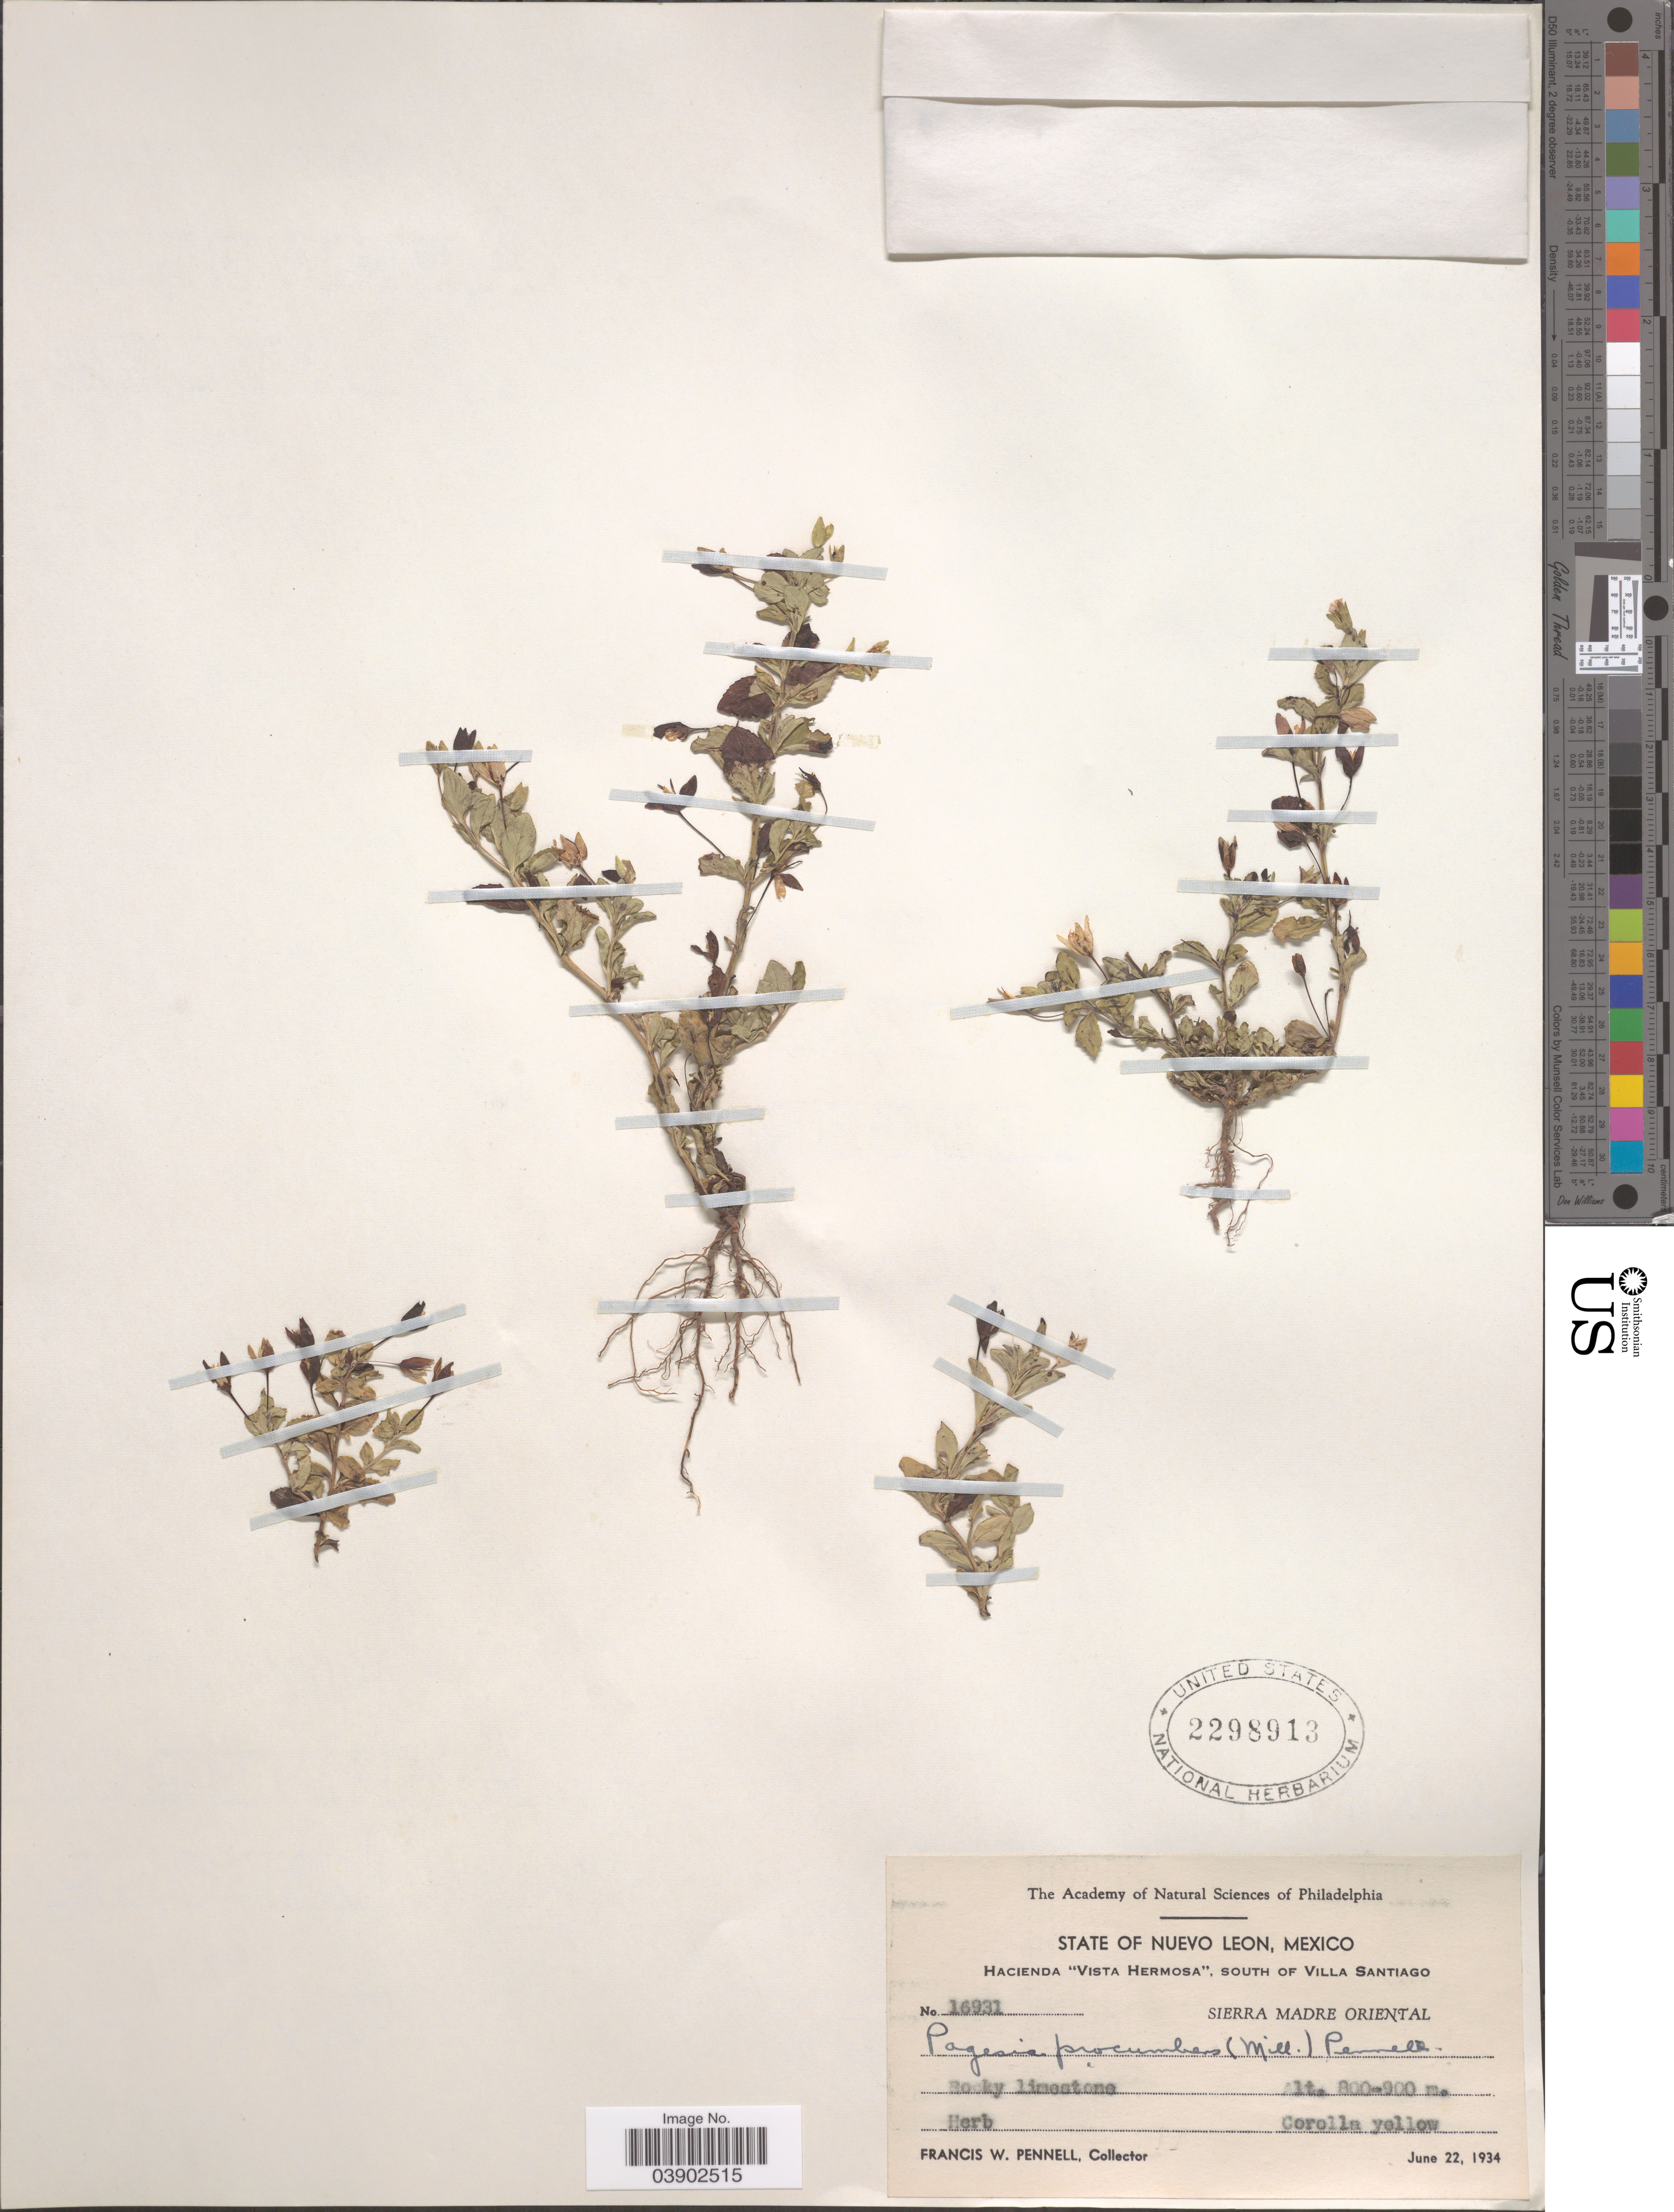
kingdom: Plantae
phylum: Tracheophyta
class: Magnoliopsida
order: Lamiales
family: Plantaginaceae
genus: Mecardonia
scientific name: Mecardonia procumbens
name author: (Mill.) Small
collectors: F. W. Pennell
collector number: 16931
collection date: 1934-06-22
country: Mexico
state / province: Nuevo León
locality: Hacienda : Vista Hermosa, south of Villa Santiago. Sierra Madre Occidental.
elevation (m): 800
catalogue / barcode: US 2298913